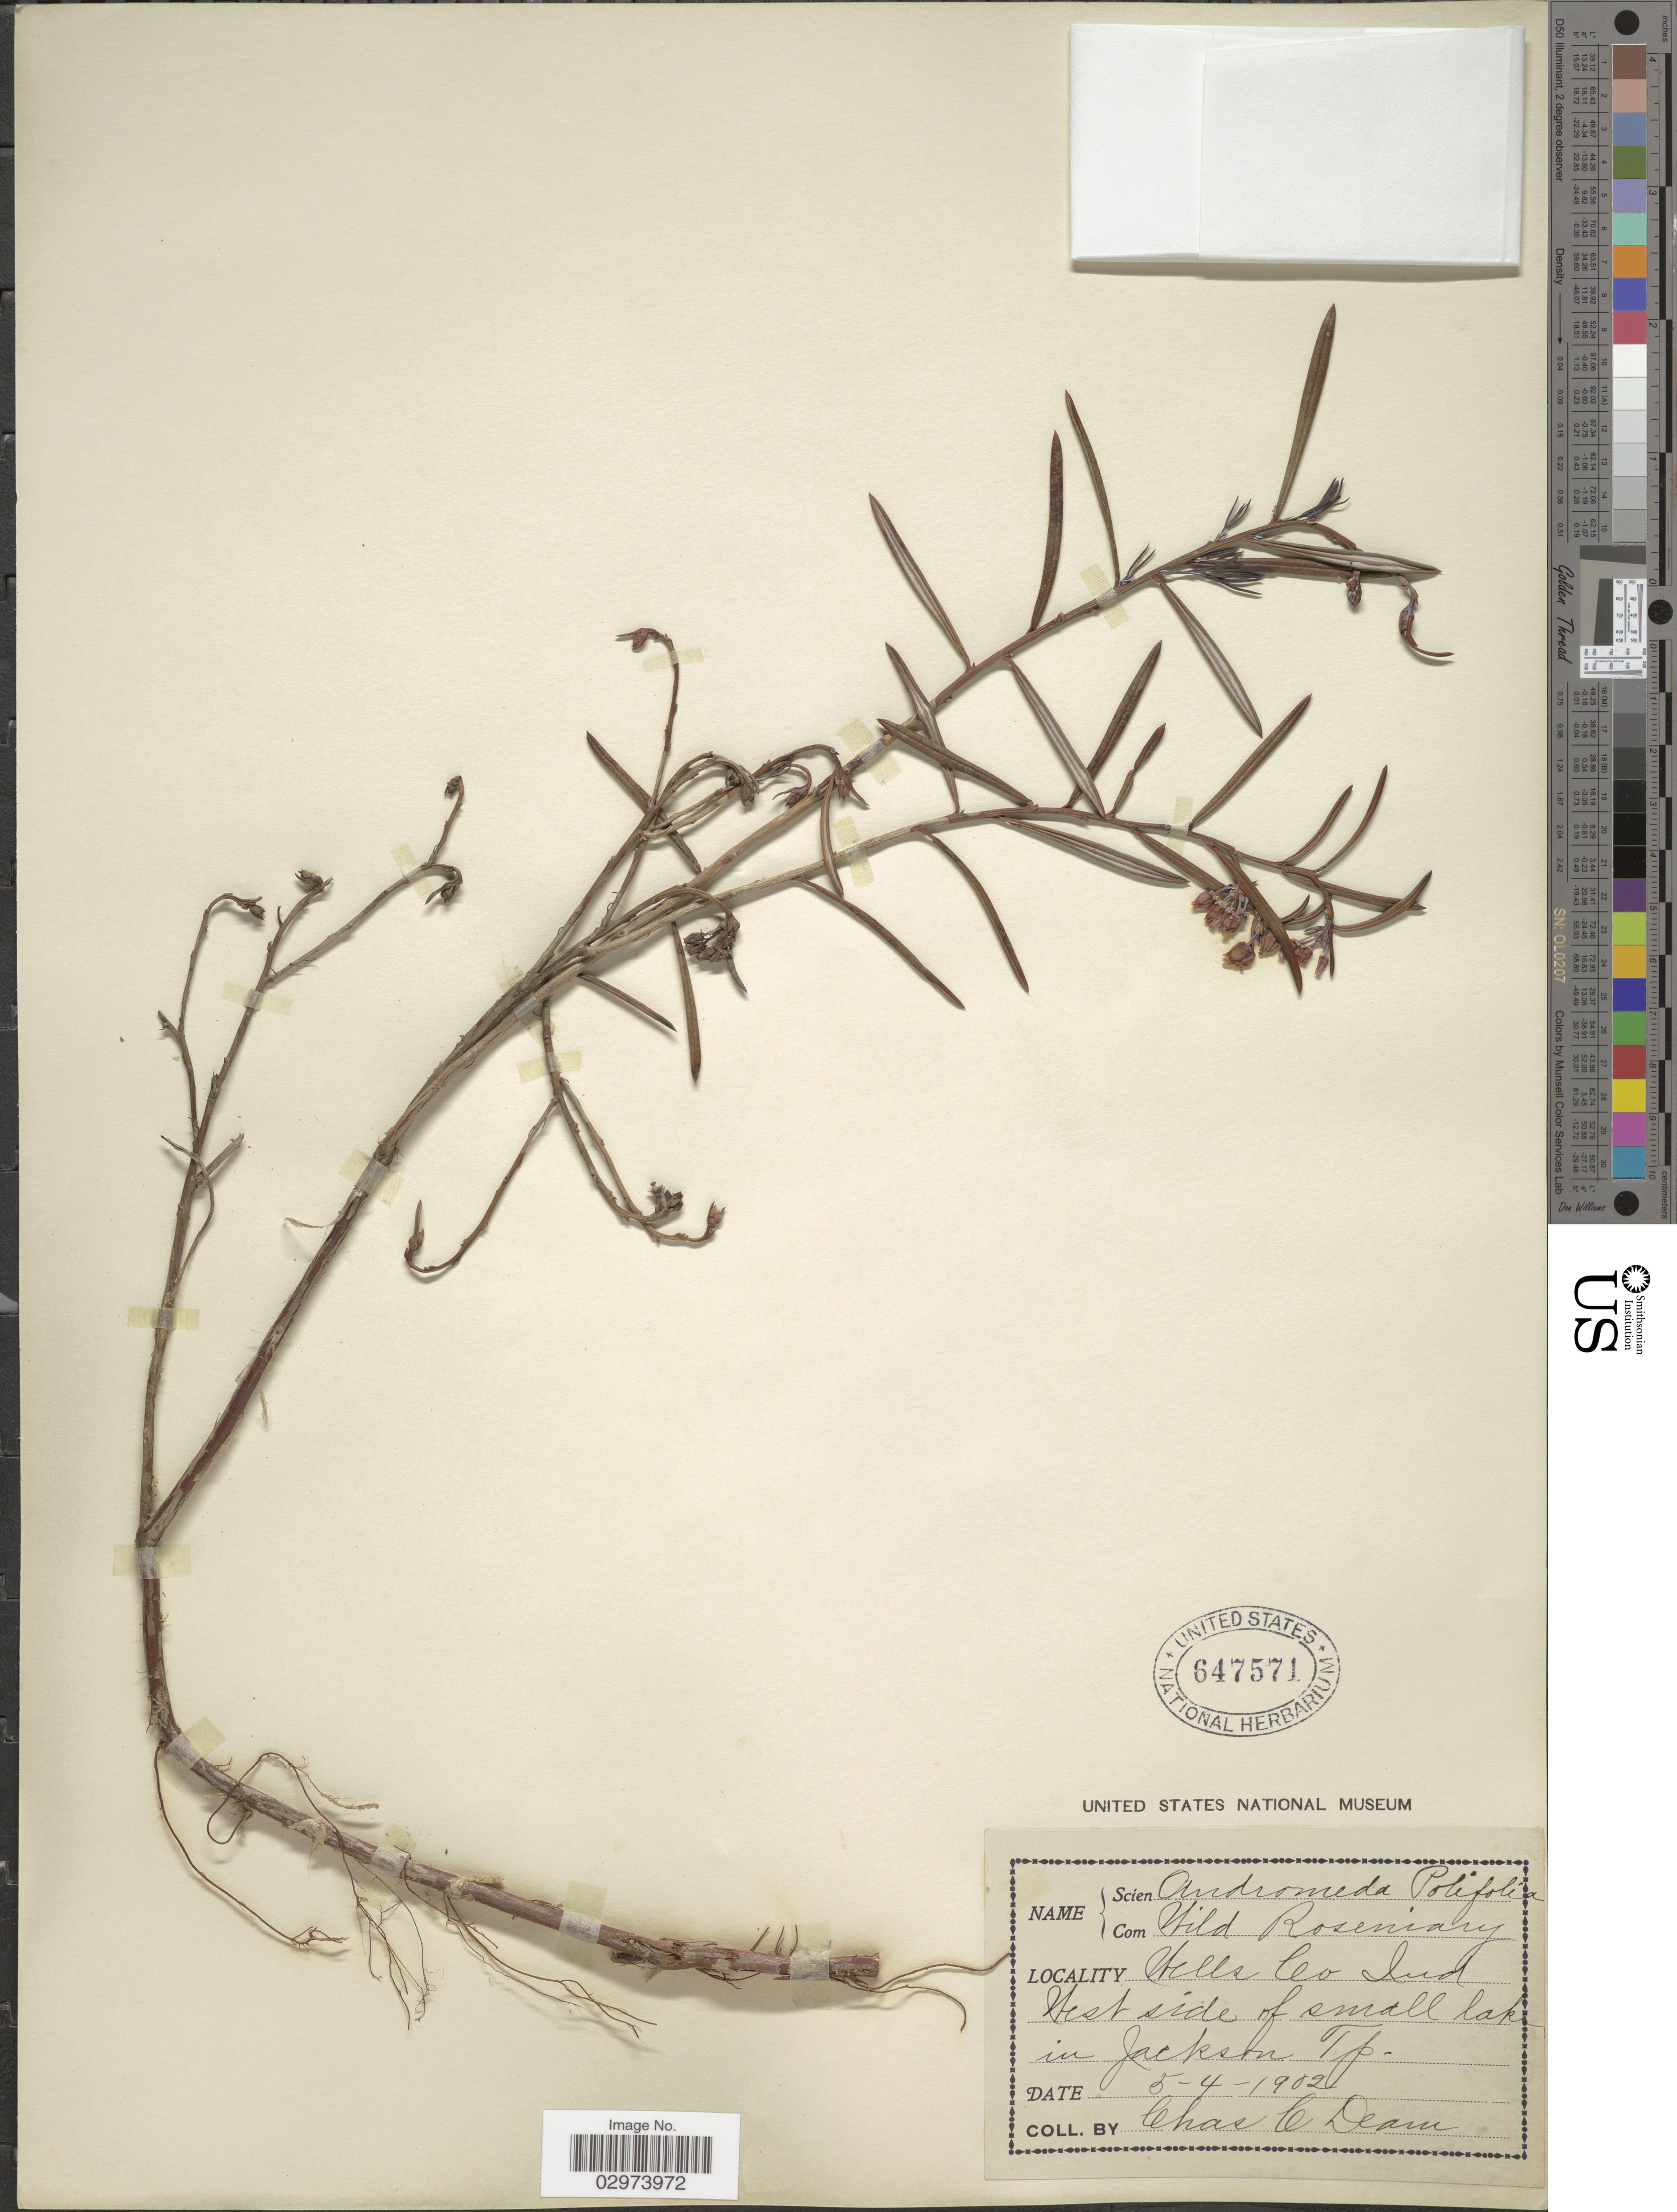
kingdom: Plantae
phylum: Tracheophyta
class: Magnoliopsida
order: Ericales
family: Ericaceae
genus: Andromeda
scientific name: Andromeda polifolia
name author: L.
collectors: C. C. Deam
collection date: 1902-05-04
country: United States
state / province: Indiana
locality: Hills Co Ind. West side of small lake in Jackson Tp.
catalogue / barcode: US 647571